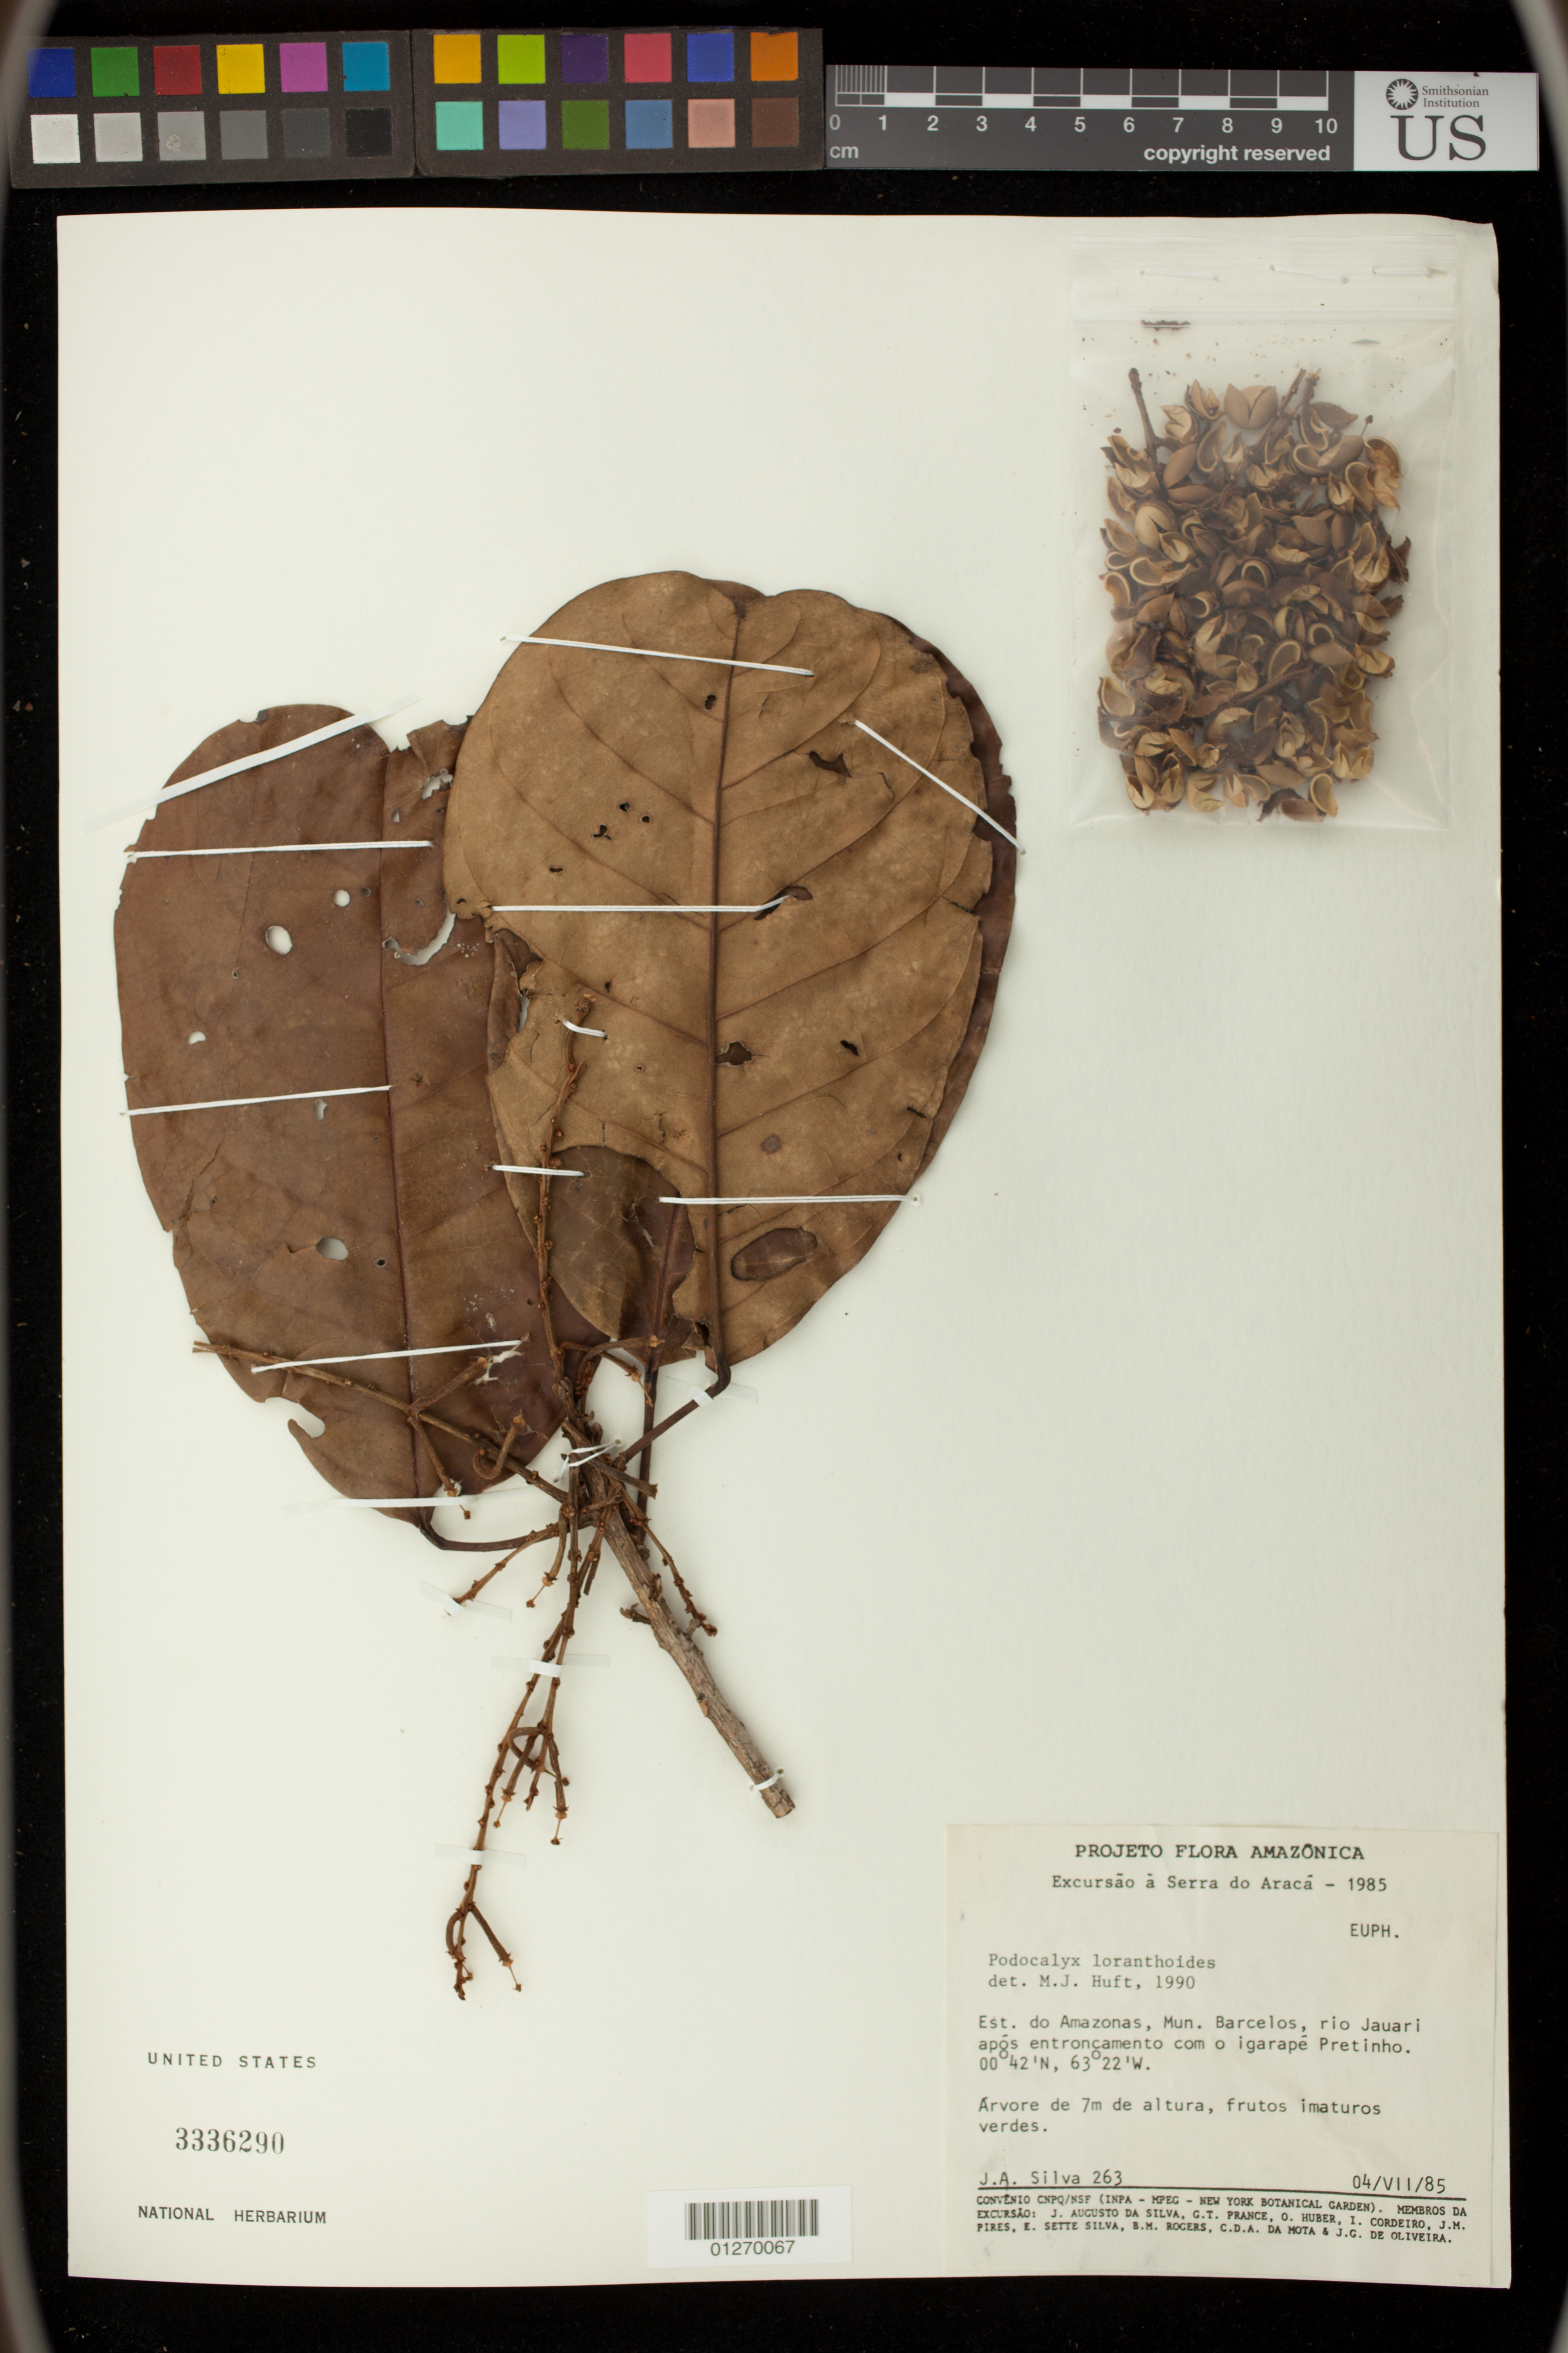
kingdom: Plantae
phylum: Tracheophyta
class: Magnoliopsida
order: Malpighiales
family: Picrodendraceae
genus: Podocalyx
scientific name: Podocalyx loranthoides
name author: Klotzsch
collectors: J. A. Silva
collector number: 263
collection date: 1985-07-04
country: Brazil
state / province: Amazonas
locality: Est. do Amazonas, Mun. Barcelos, rio Jauair apos entroncamento com a igarape Pretinho.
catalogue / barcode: US 3336290